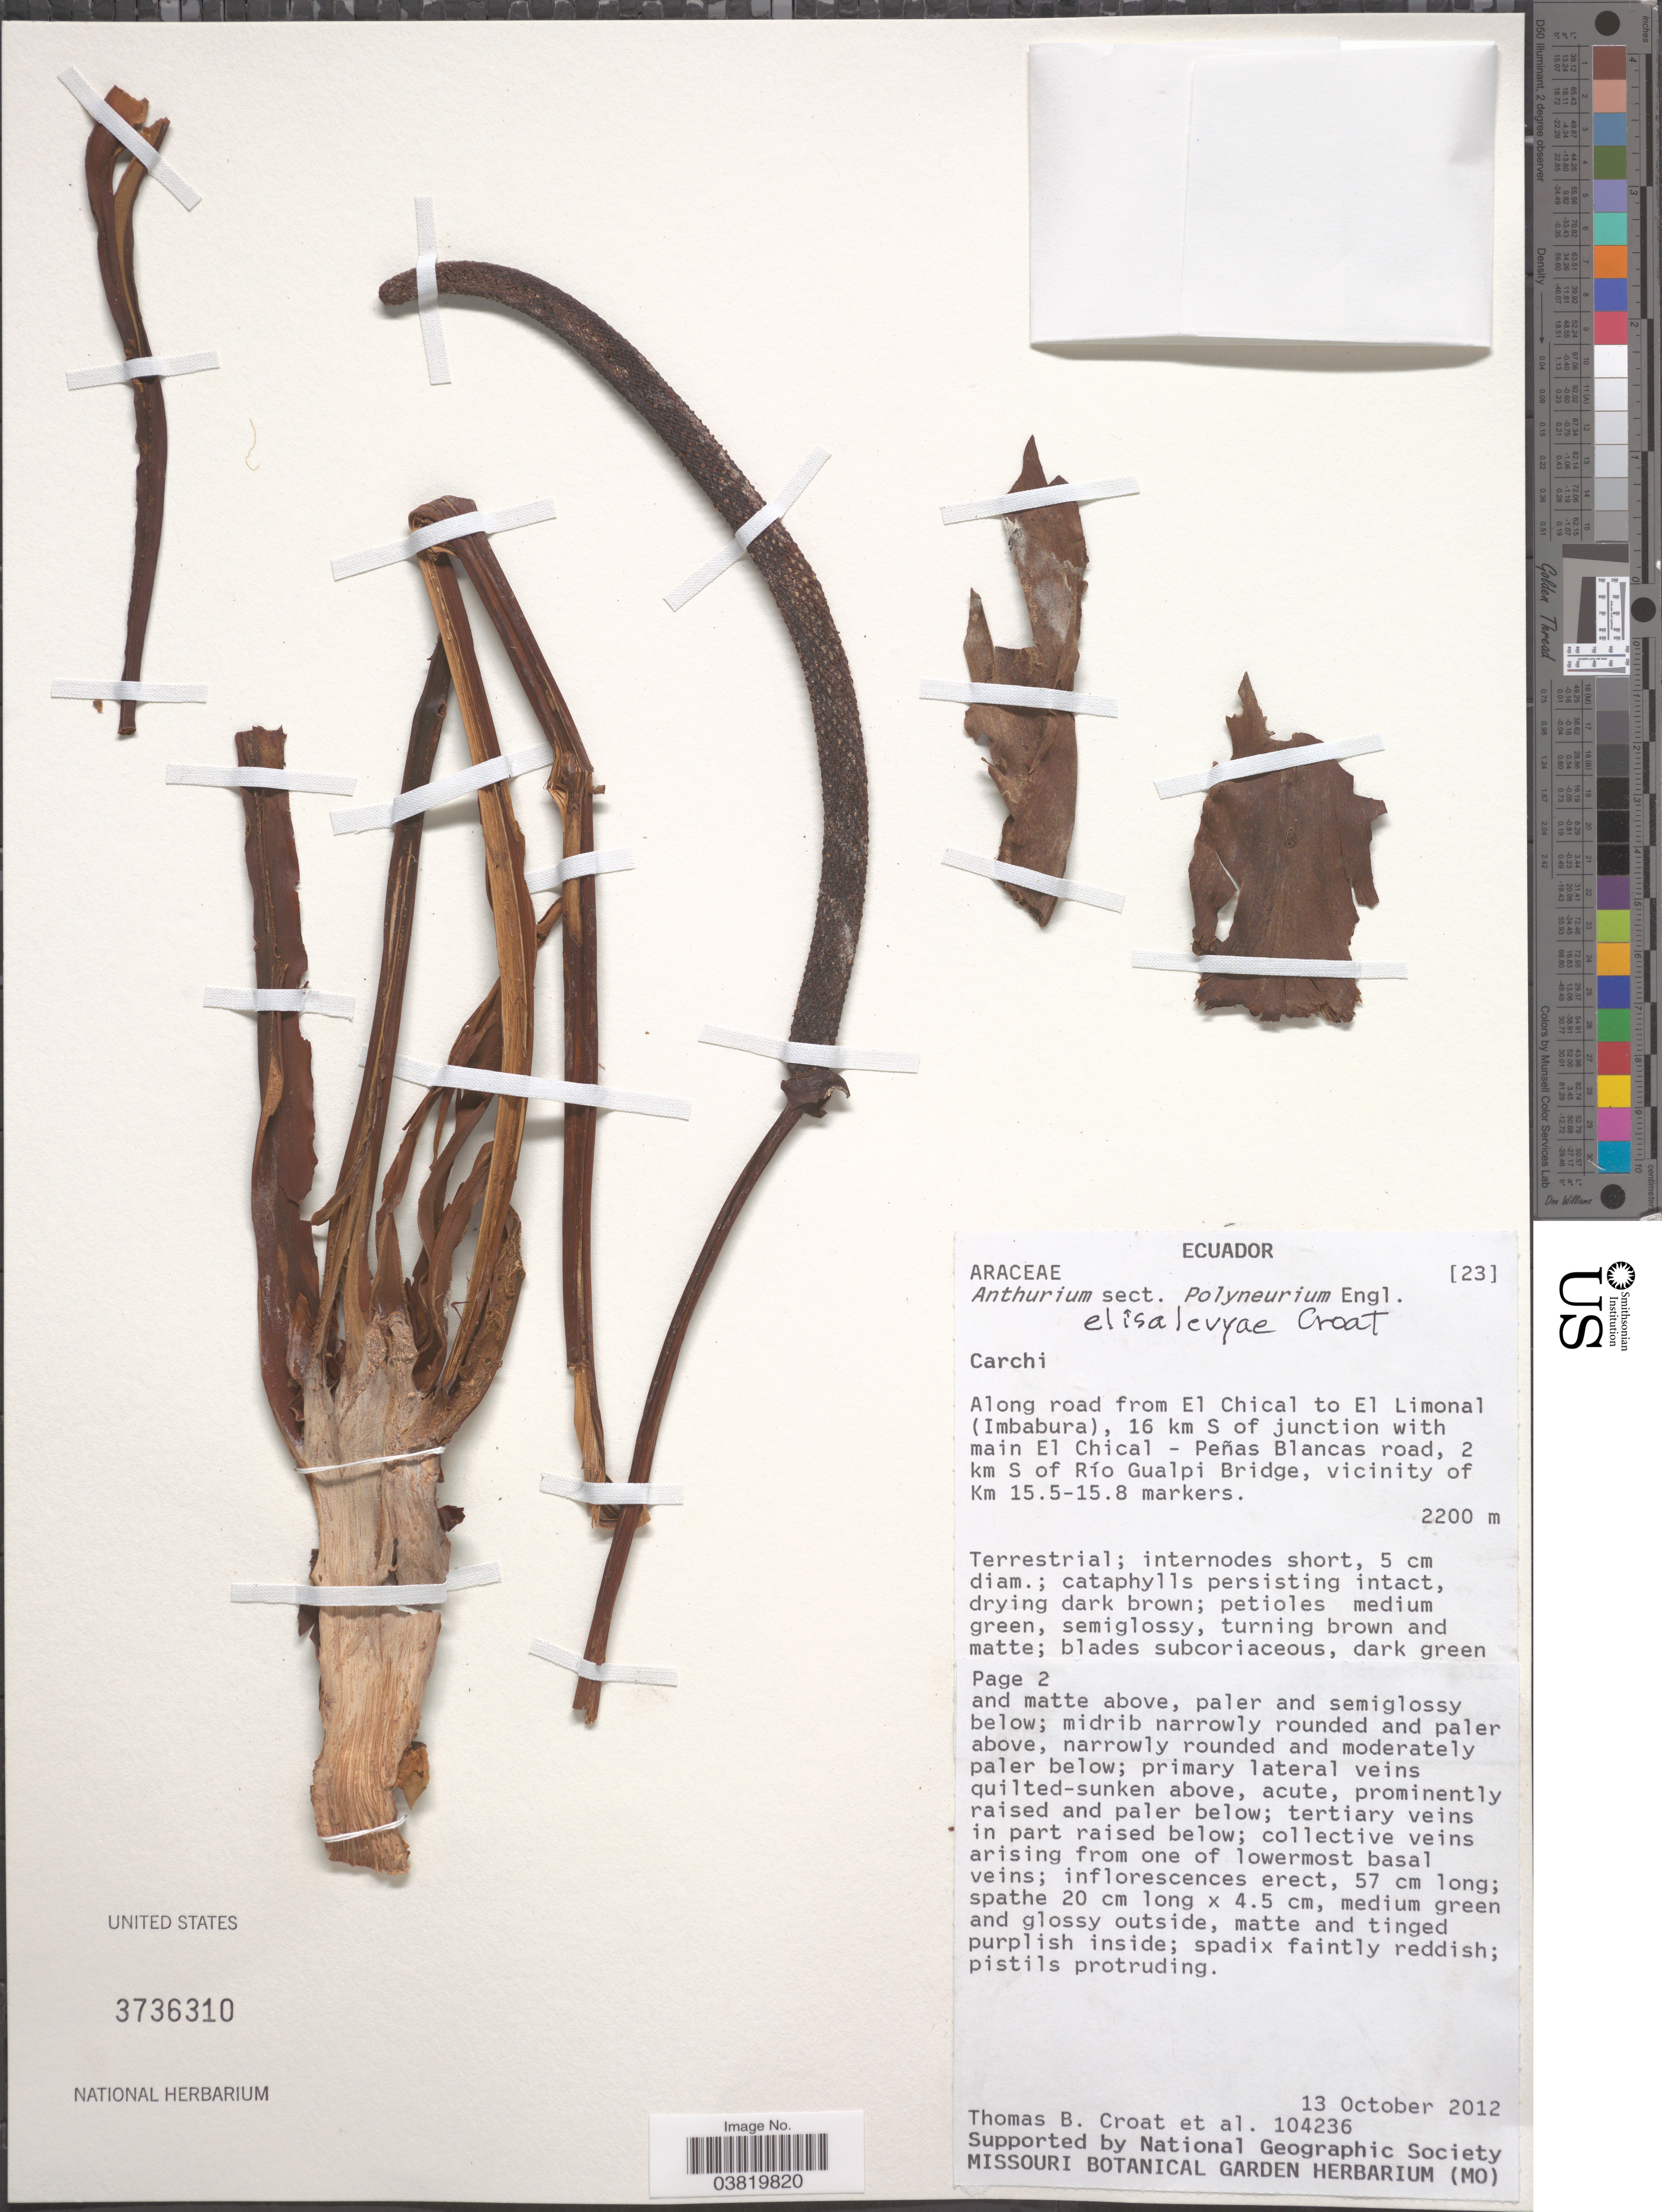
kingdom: Plantae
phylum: Tracheophyta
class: Liliopsida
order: Alismatales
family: Araceae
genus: Anthurium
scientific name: Anthurium elisalevyae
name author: Croat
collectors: T. B. Croat & et al.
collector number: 104236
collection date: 2012-10-13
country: Ecuador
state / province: Carchi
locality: Along road from El Chical to El Limonal (Imbabura), 16 km S of junction with main El Chical - Peñas Blancas road, 2 km S of Río Gualpi Bridge, vicinity of Km 15.5-15.8 markers.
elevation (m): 2200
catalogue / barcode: US 3736310